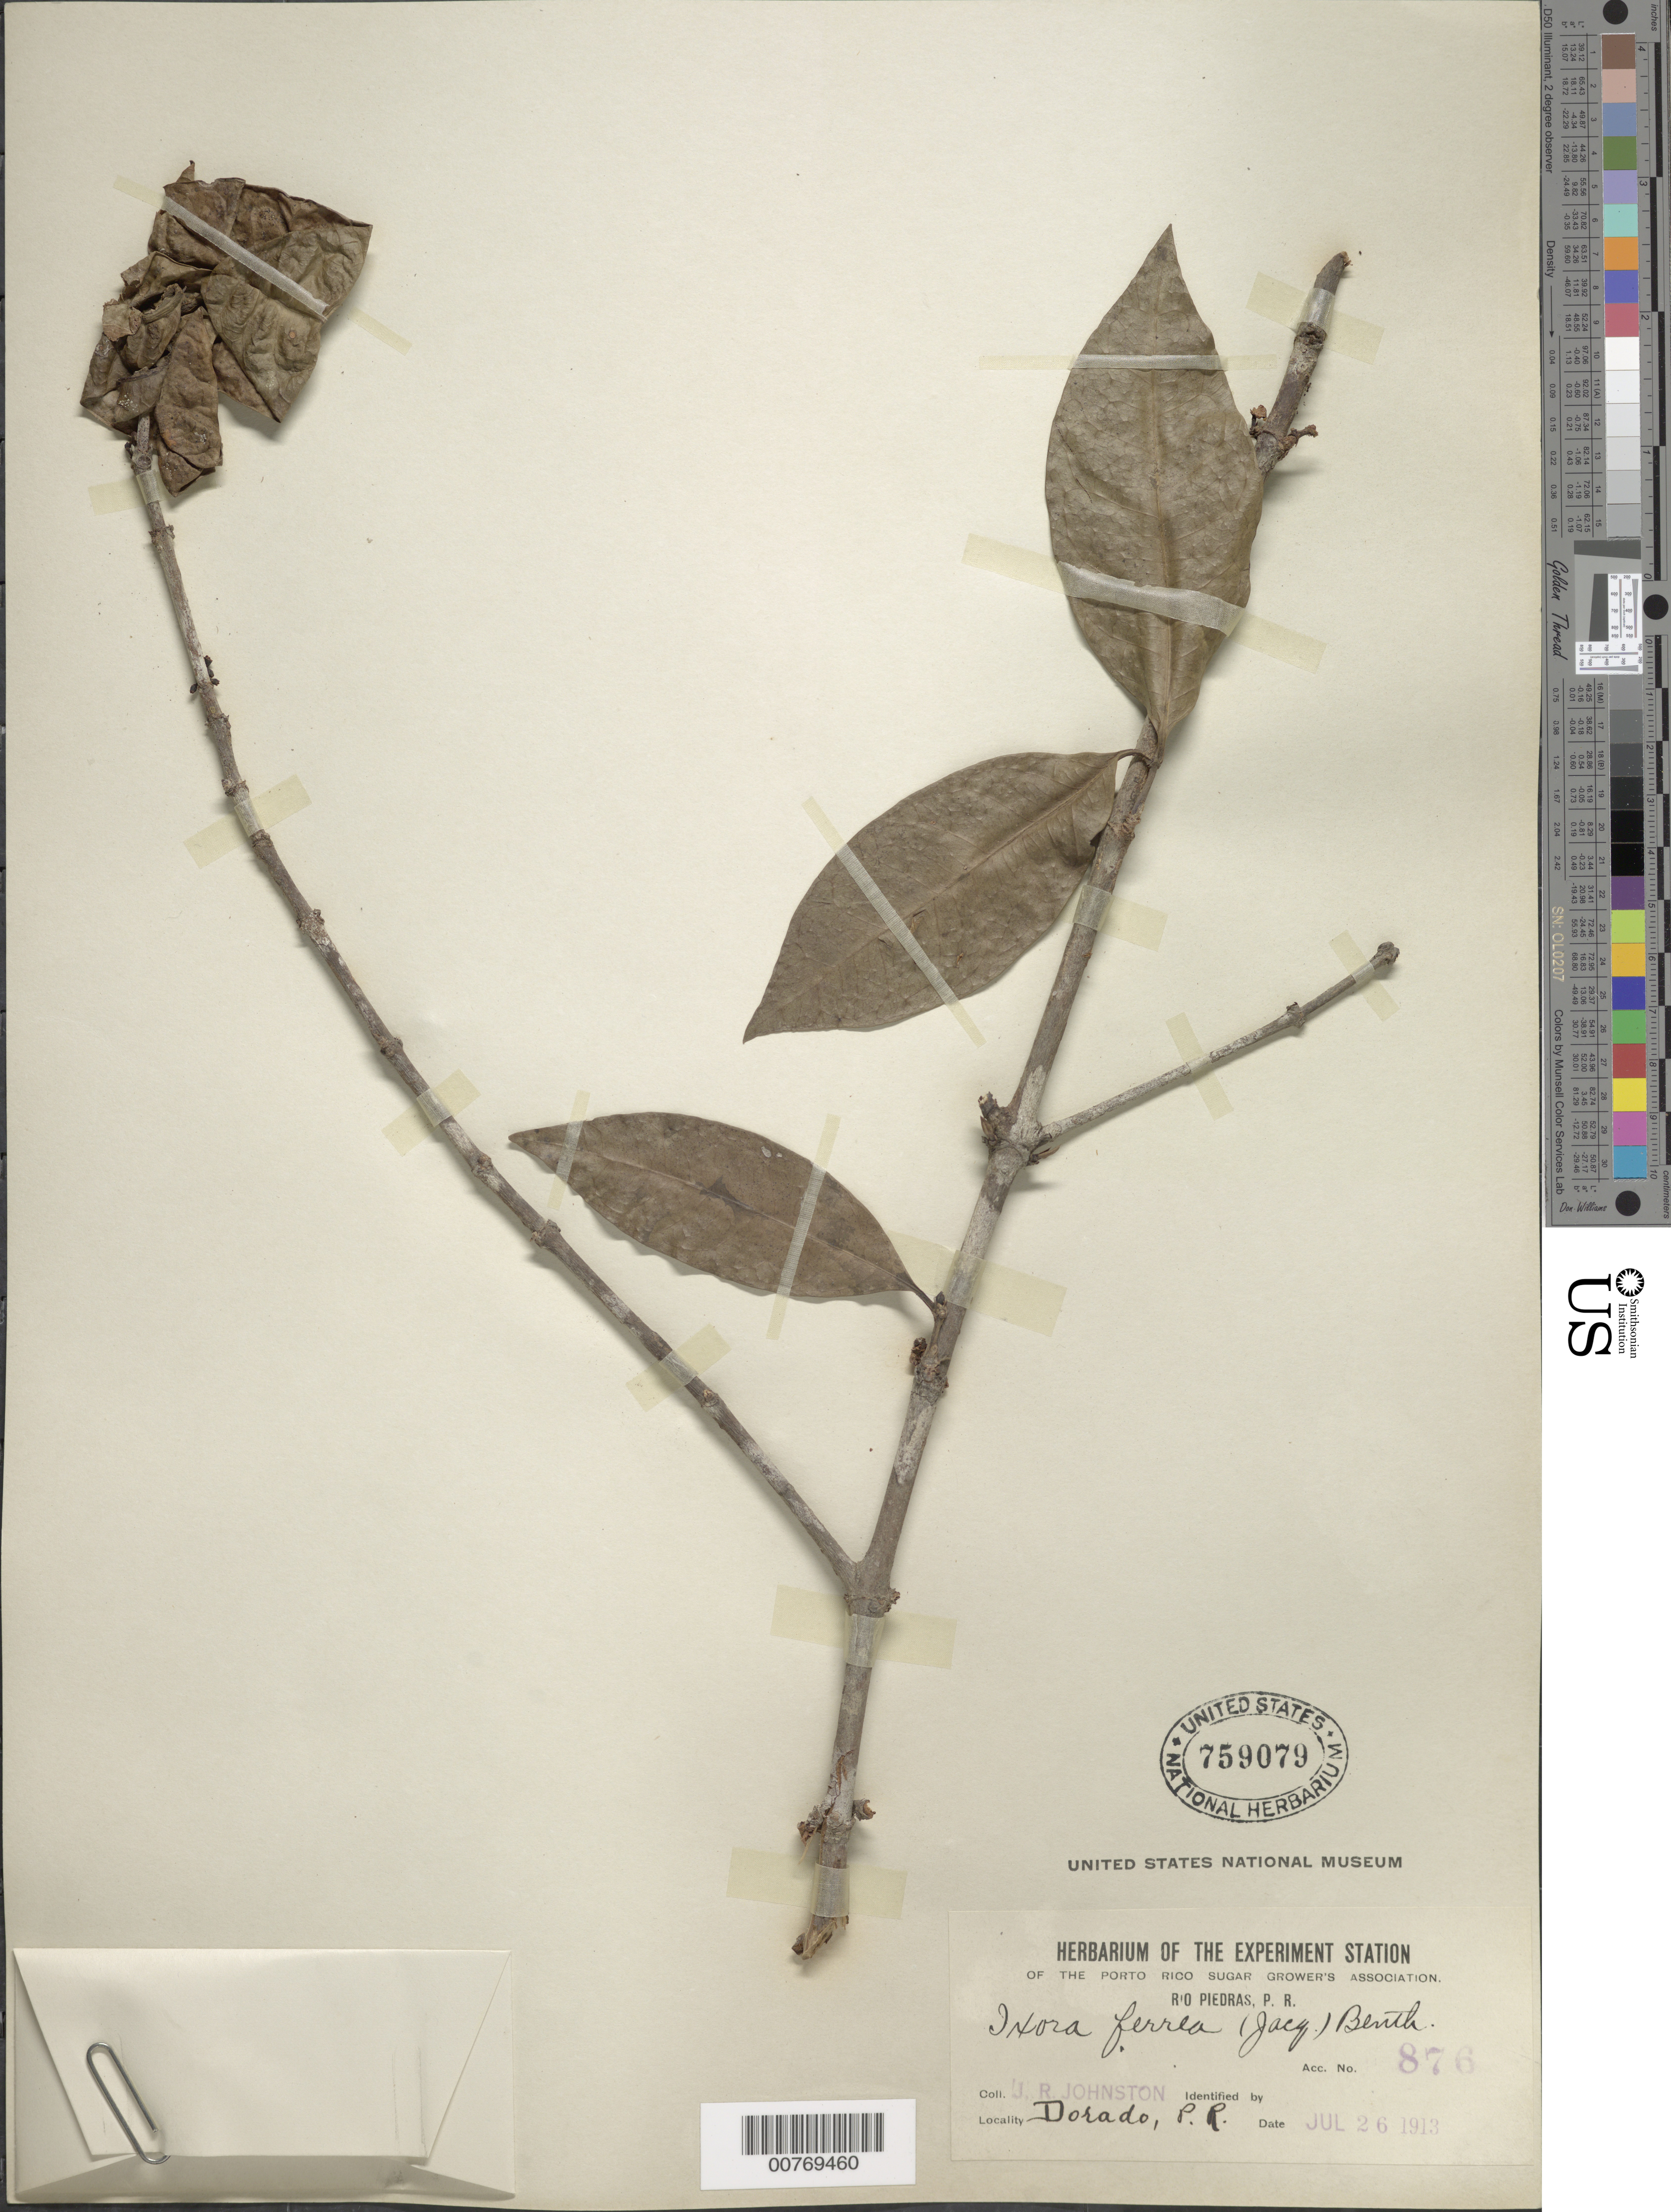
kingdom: Plantae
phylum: Tracheophyta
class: Magnoliopsida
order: Gentianales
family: Rubiaceae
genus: Ixora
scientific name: Ixora ferrea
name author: (Jacq.) Benth.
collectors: J. Johnston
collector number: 876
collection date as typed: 26 Jul 1913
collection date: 1913-07-26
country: Puerto Rico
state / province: Dorado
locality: Dorado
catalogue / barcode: US 759079